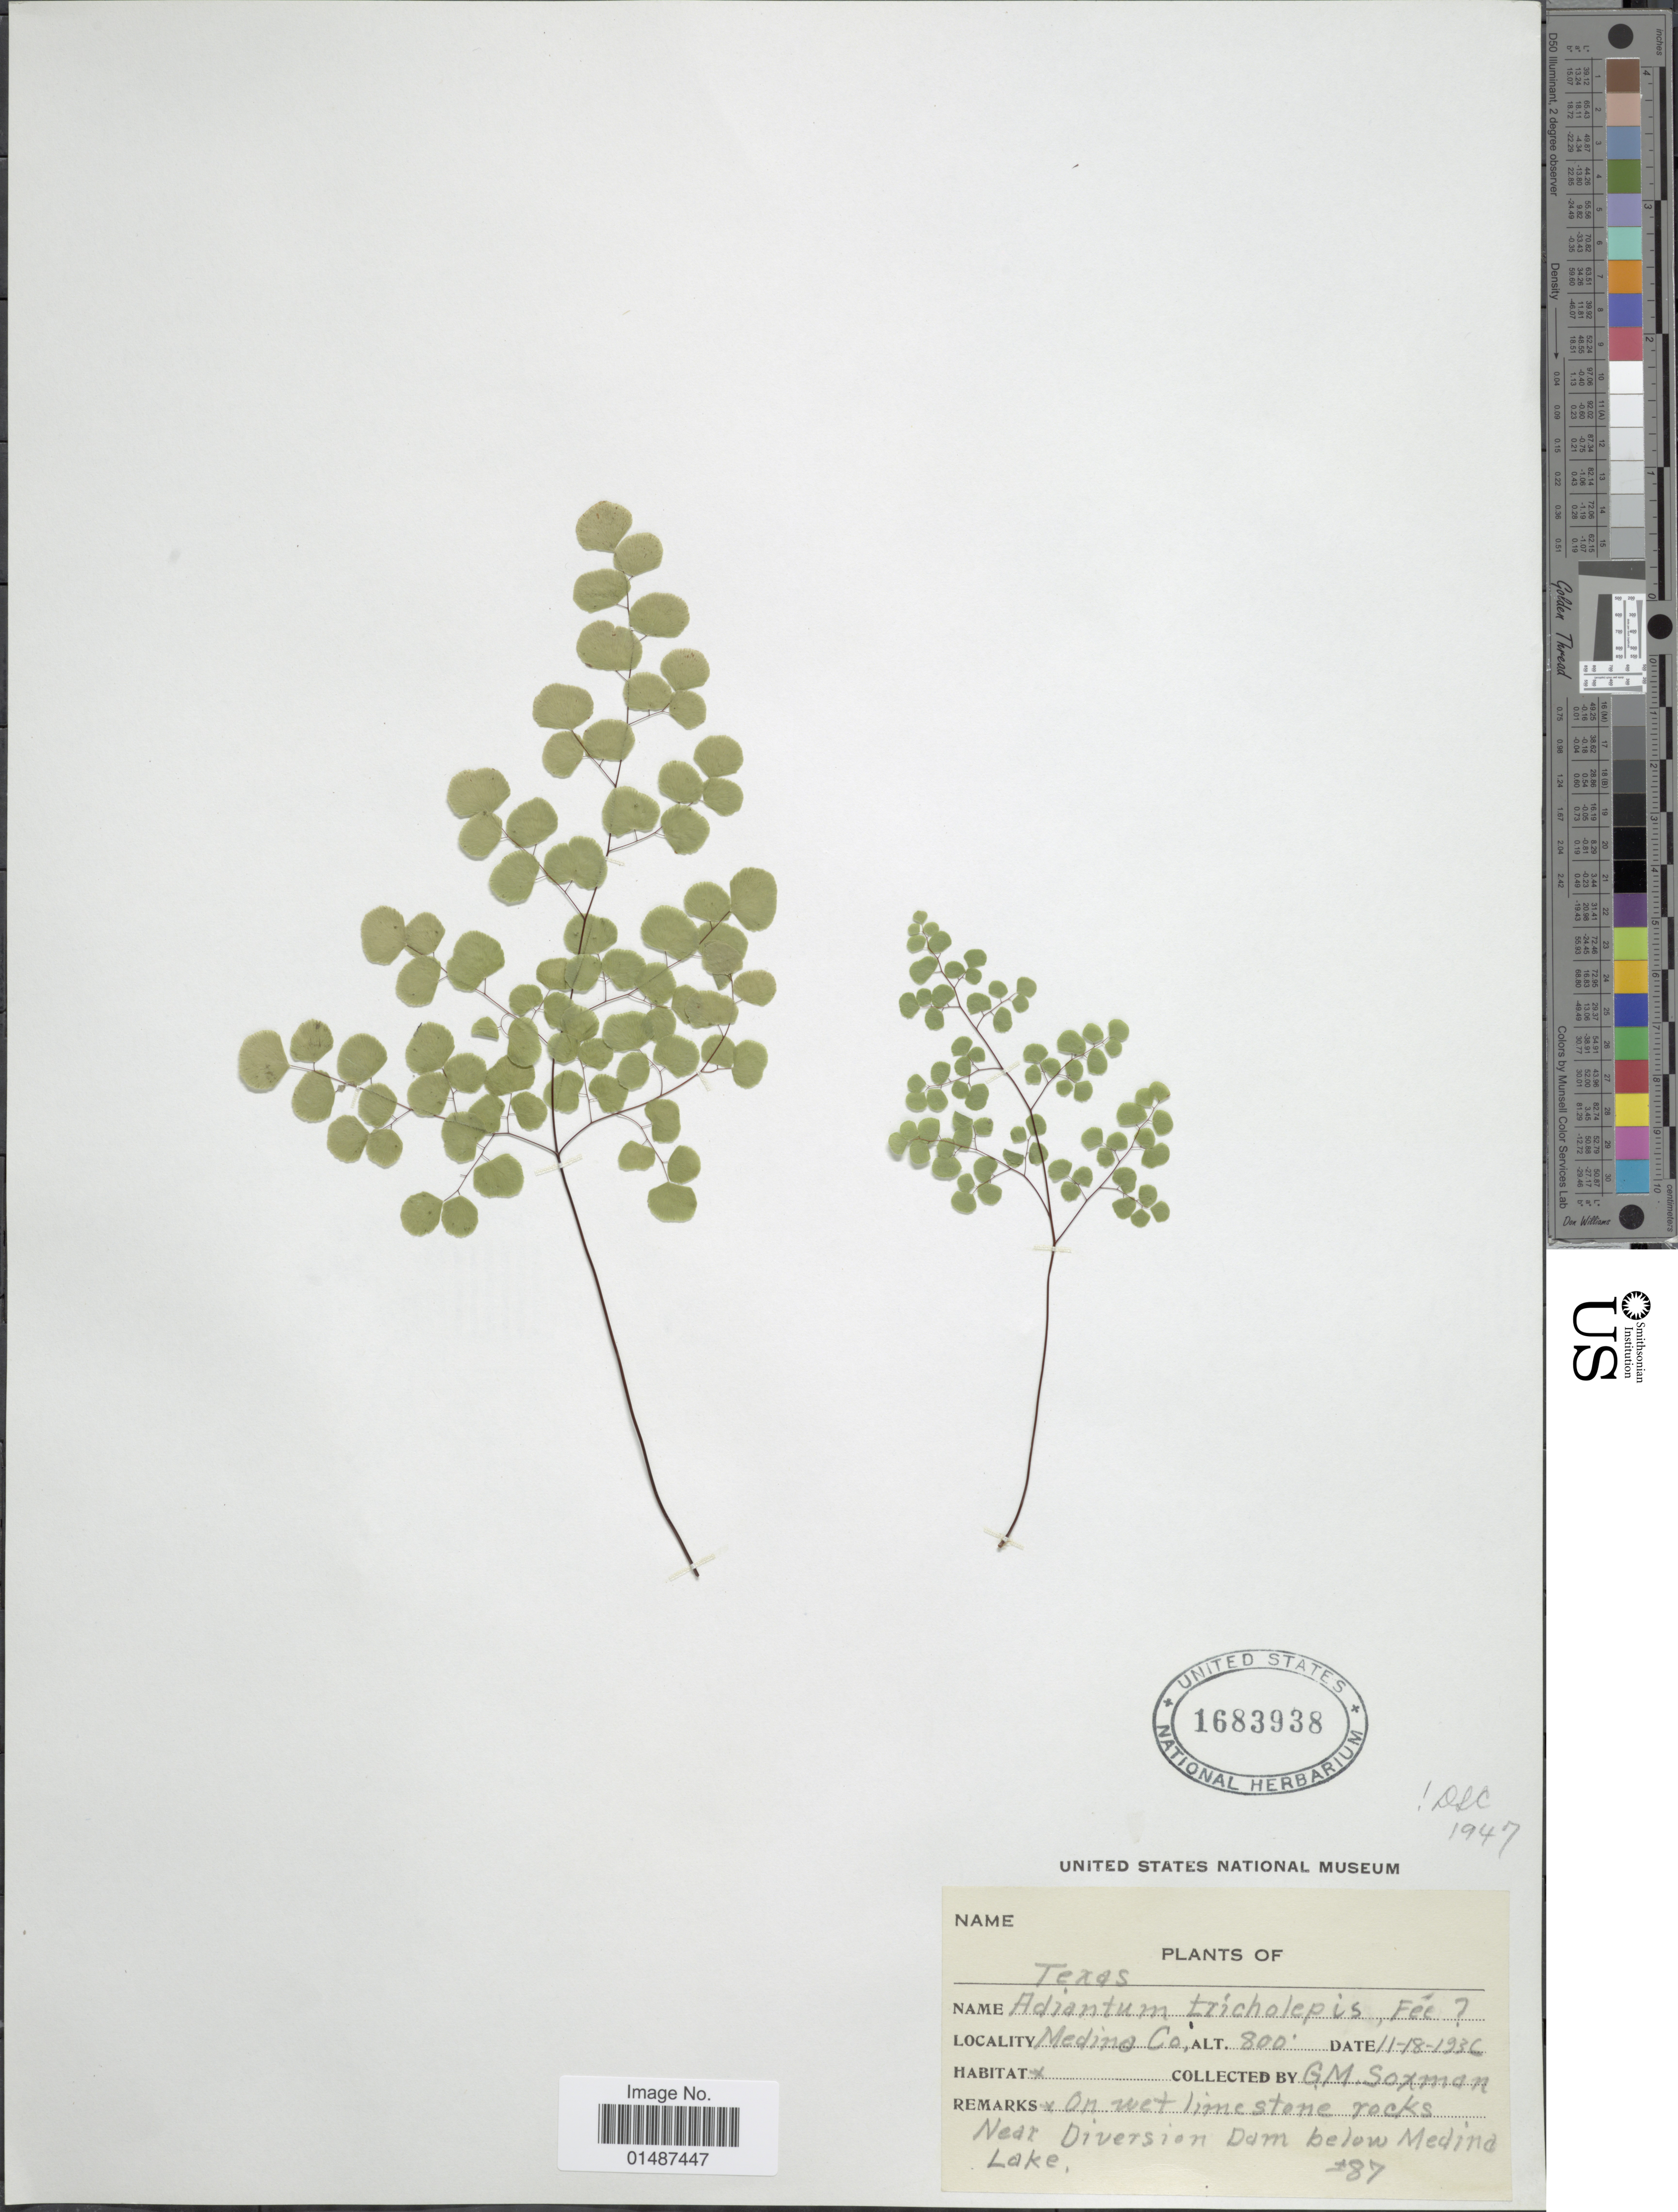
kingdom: Plantae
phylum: Tracheophyta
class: Polypodiopsida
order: Polypodiales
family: Pteridaceae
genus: Adiantum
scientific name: Adiantum tricholepis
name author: Fée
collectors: G. Soxman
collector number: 87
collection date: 1936-11-18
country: United States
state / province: Texas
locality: Medina Co.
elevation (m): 244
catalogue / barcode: US 1683938